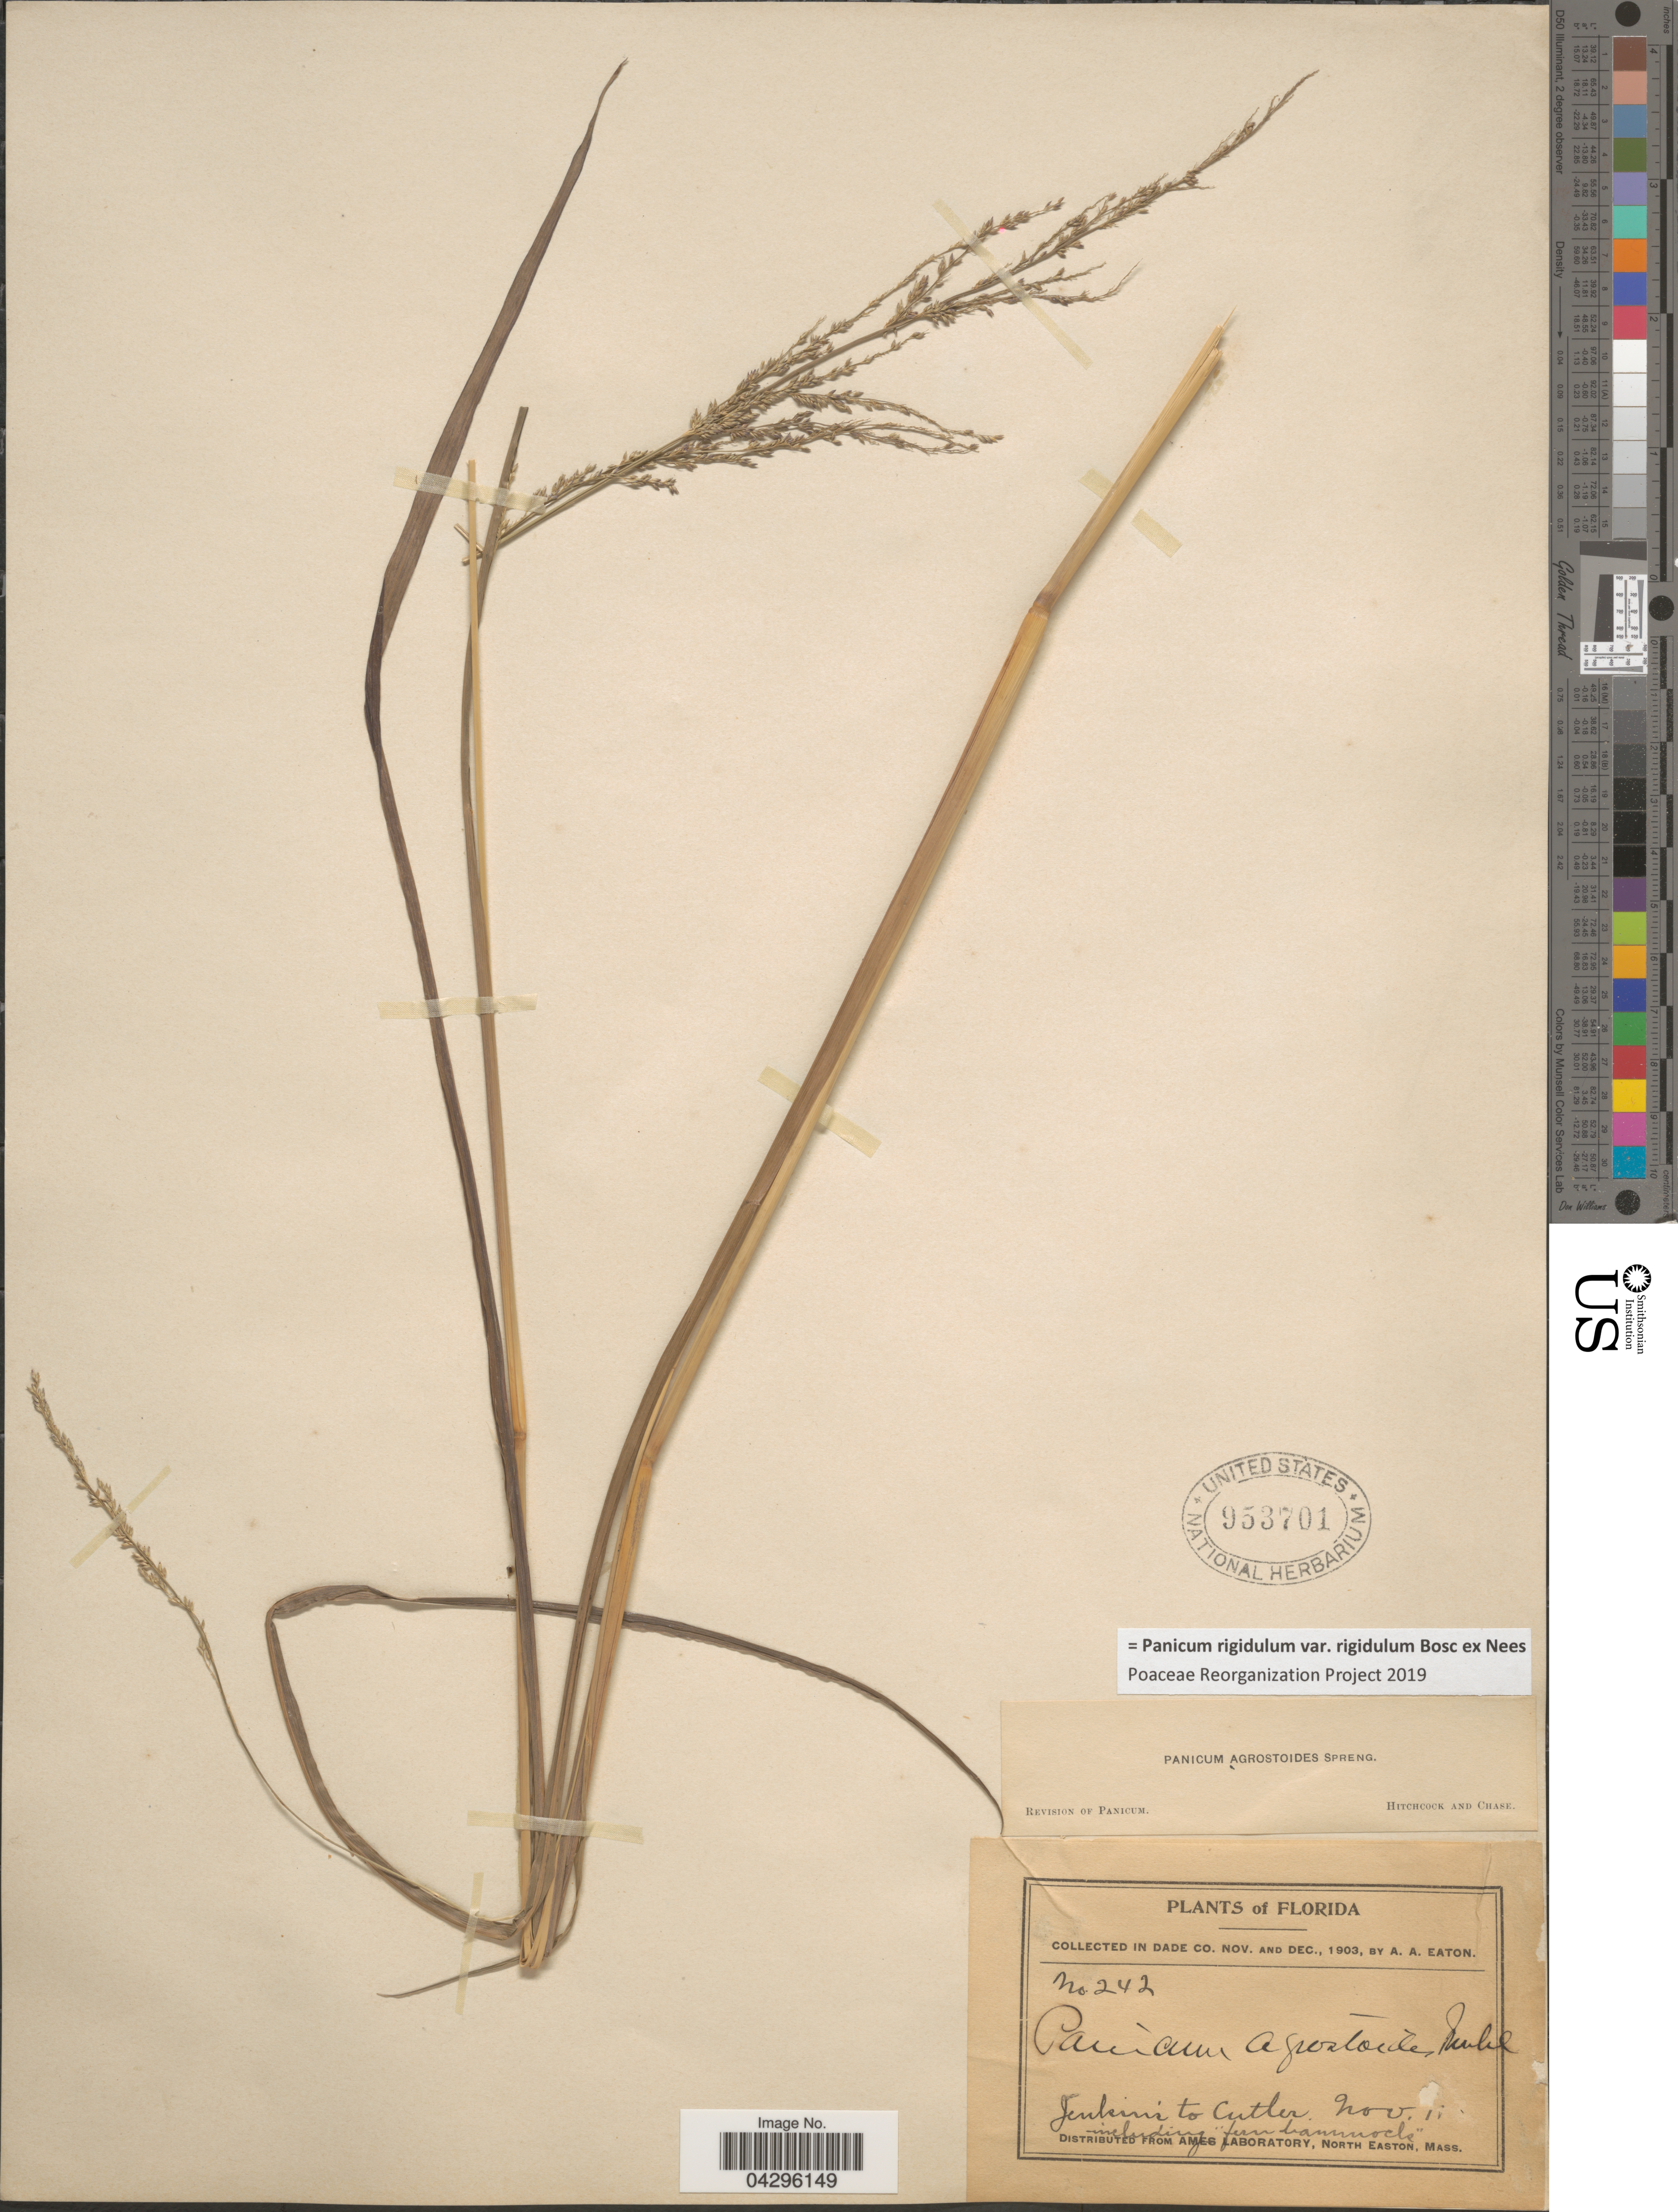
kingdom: Plantae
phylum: Tracheophyta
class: Liliopsida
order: Poales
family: Poaceae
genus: Panicum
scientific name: Panicum rigidulum var. rigidulum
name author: Bosc ex Nees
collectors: A. A. Eaton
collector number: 242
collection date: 1903-11-11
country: United States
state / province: Florida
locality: In Dade Co. Jenkin's to Cutler.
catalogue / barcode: US 953701